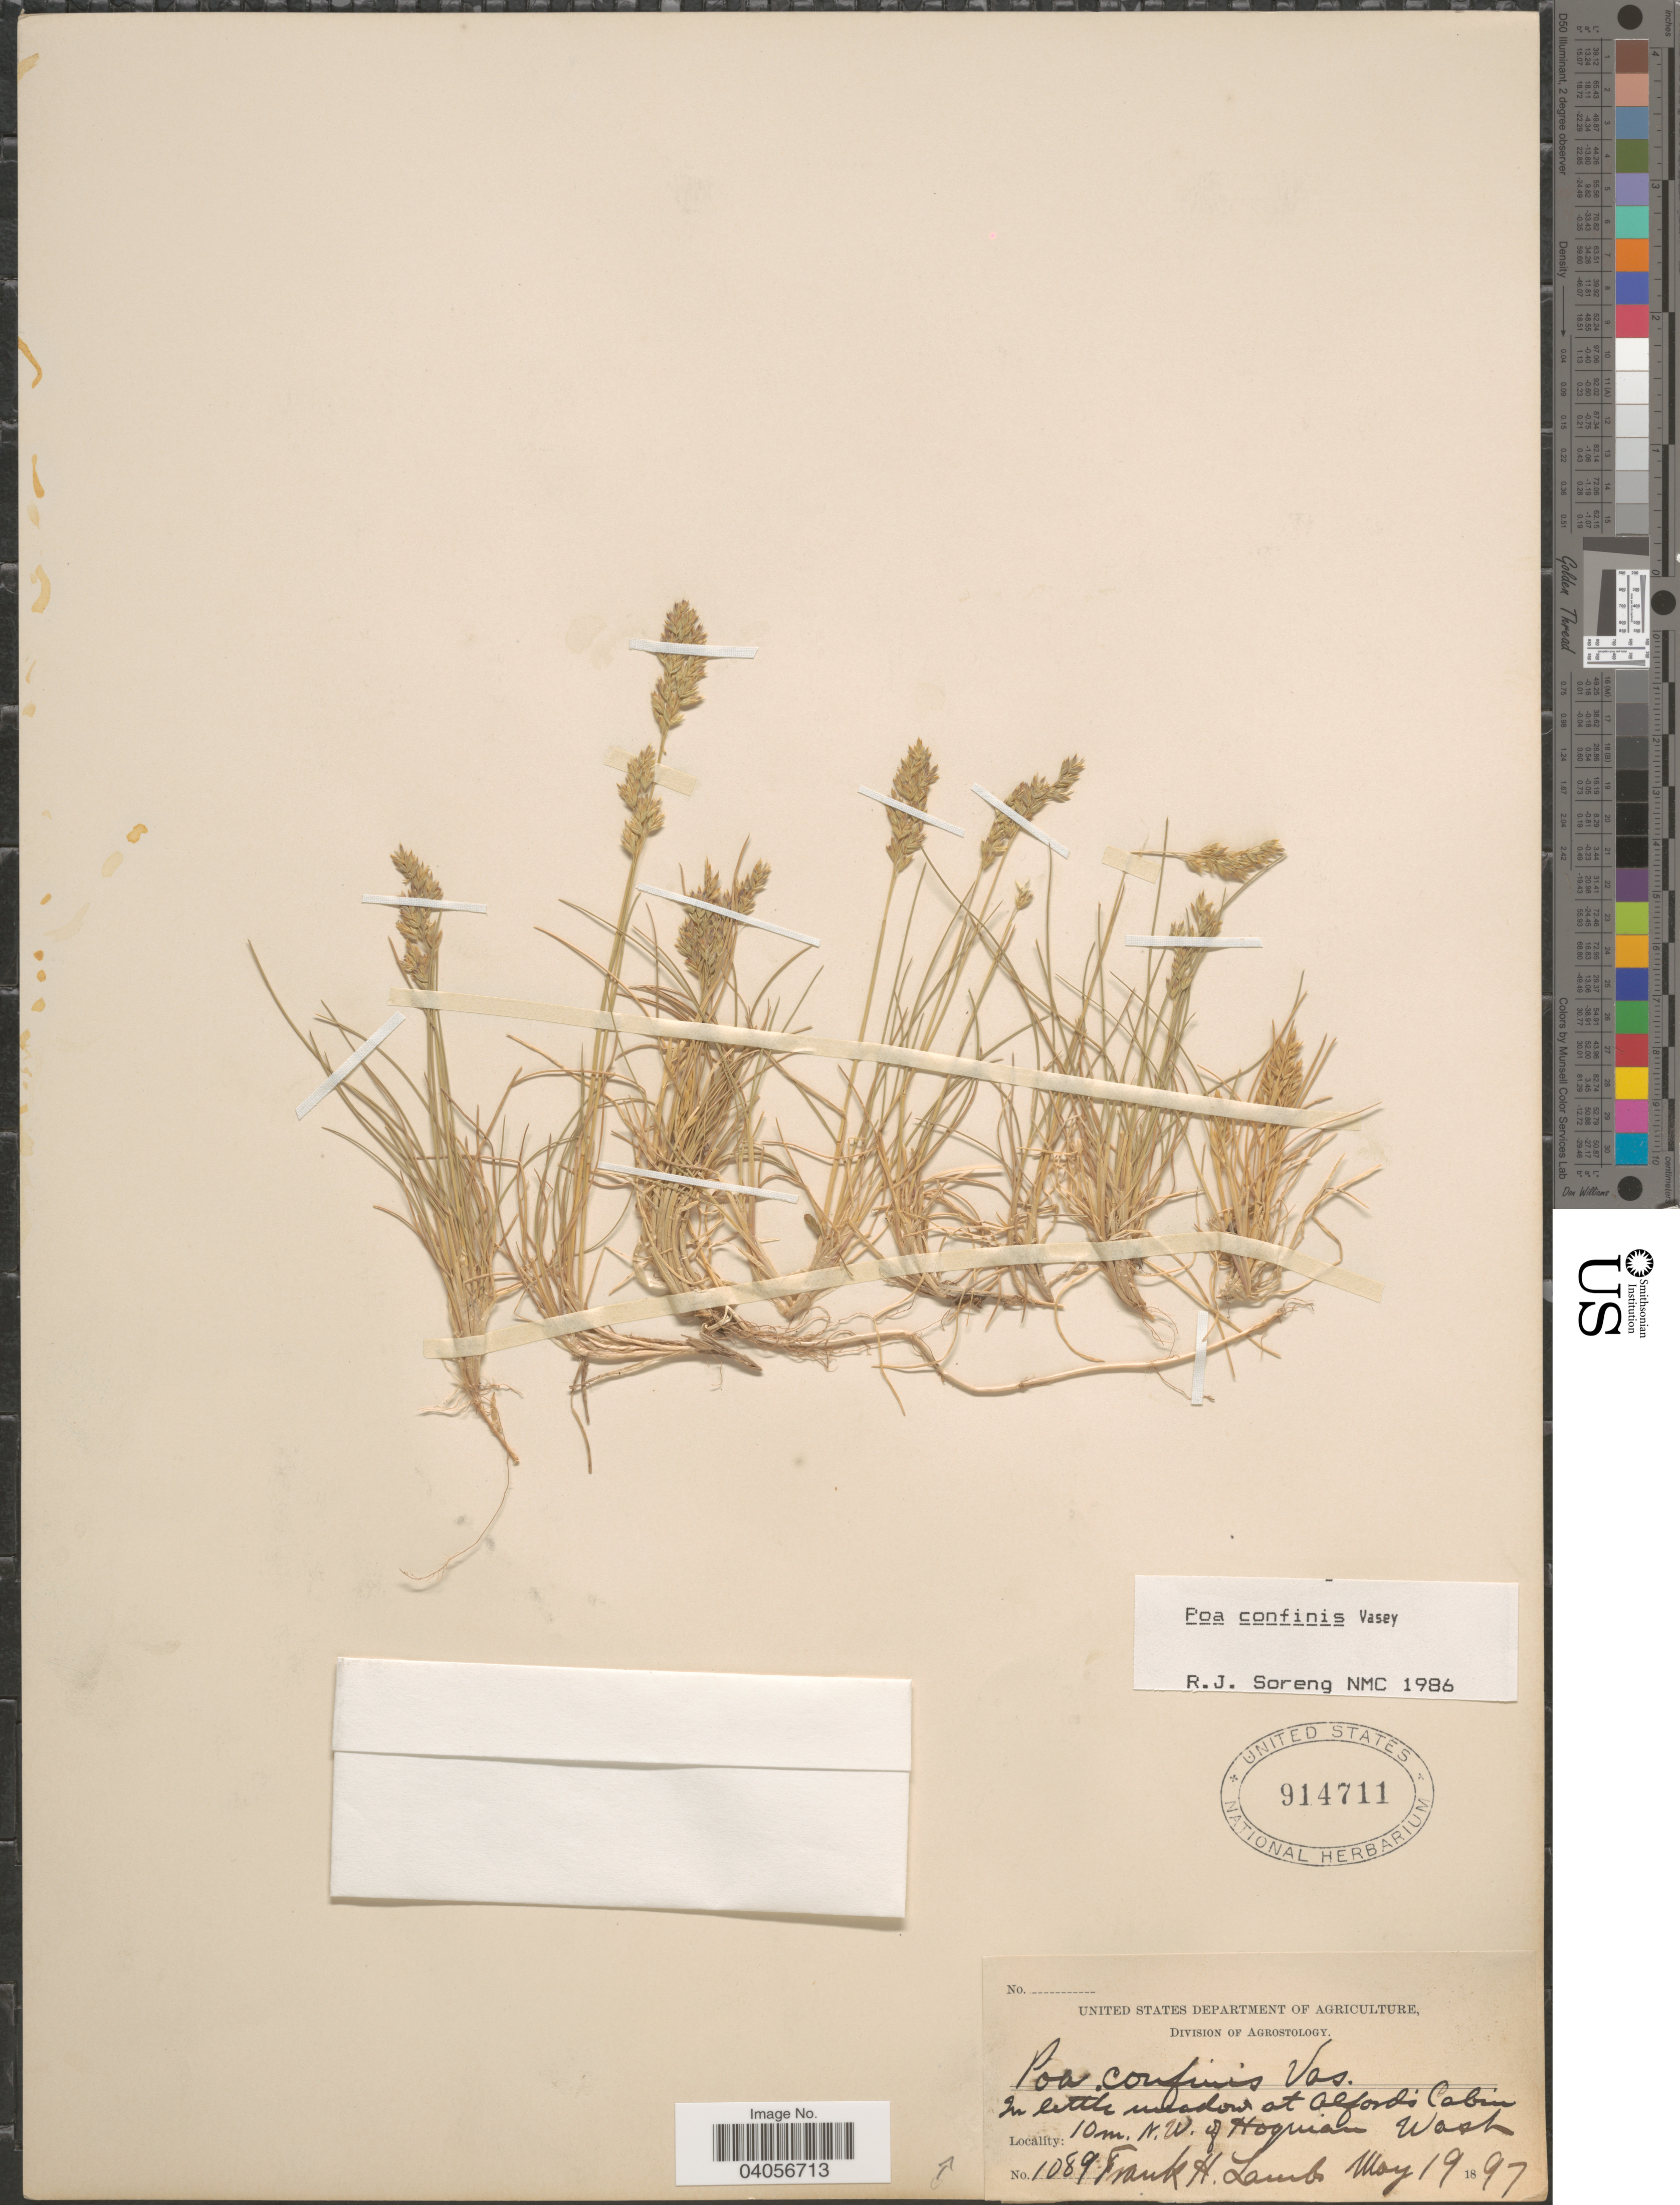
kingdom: Plantae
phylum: Tracheophyta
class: Liliopsida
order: Poales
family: Poaceae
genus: Poa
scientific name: Poa confinis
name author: Vasey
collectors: F. H. Lamb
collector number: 1089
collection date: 1897-05-19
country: United States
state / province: Washington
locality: In little meadows at Alford's Cabin 10 m. N.W. of Hoquiam.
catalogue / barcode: US 914711